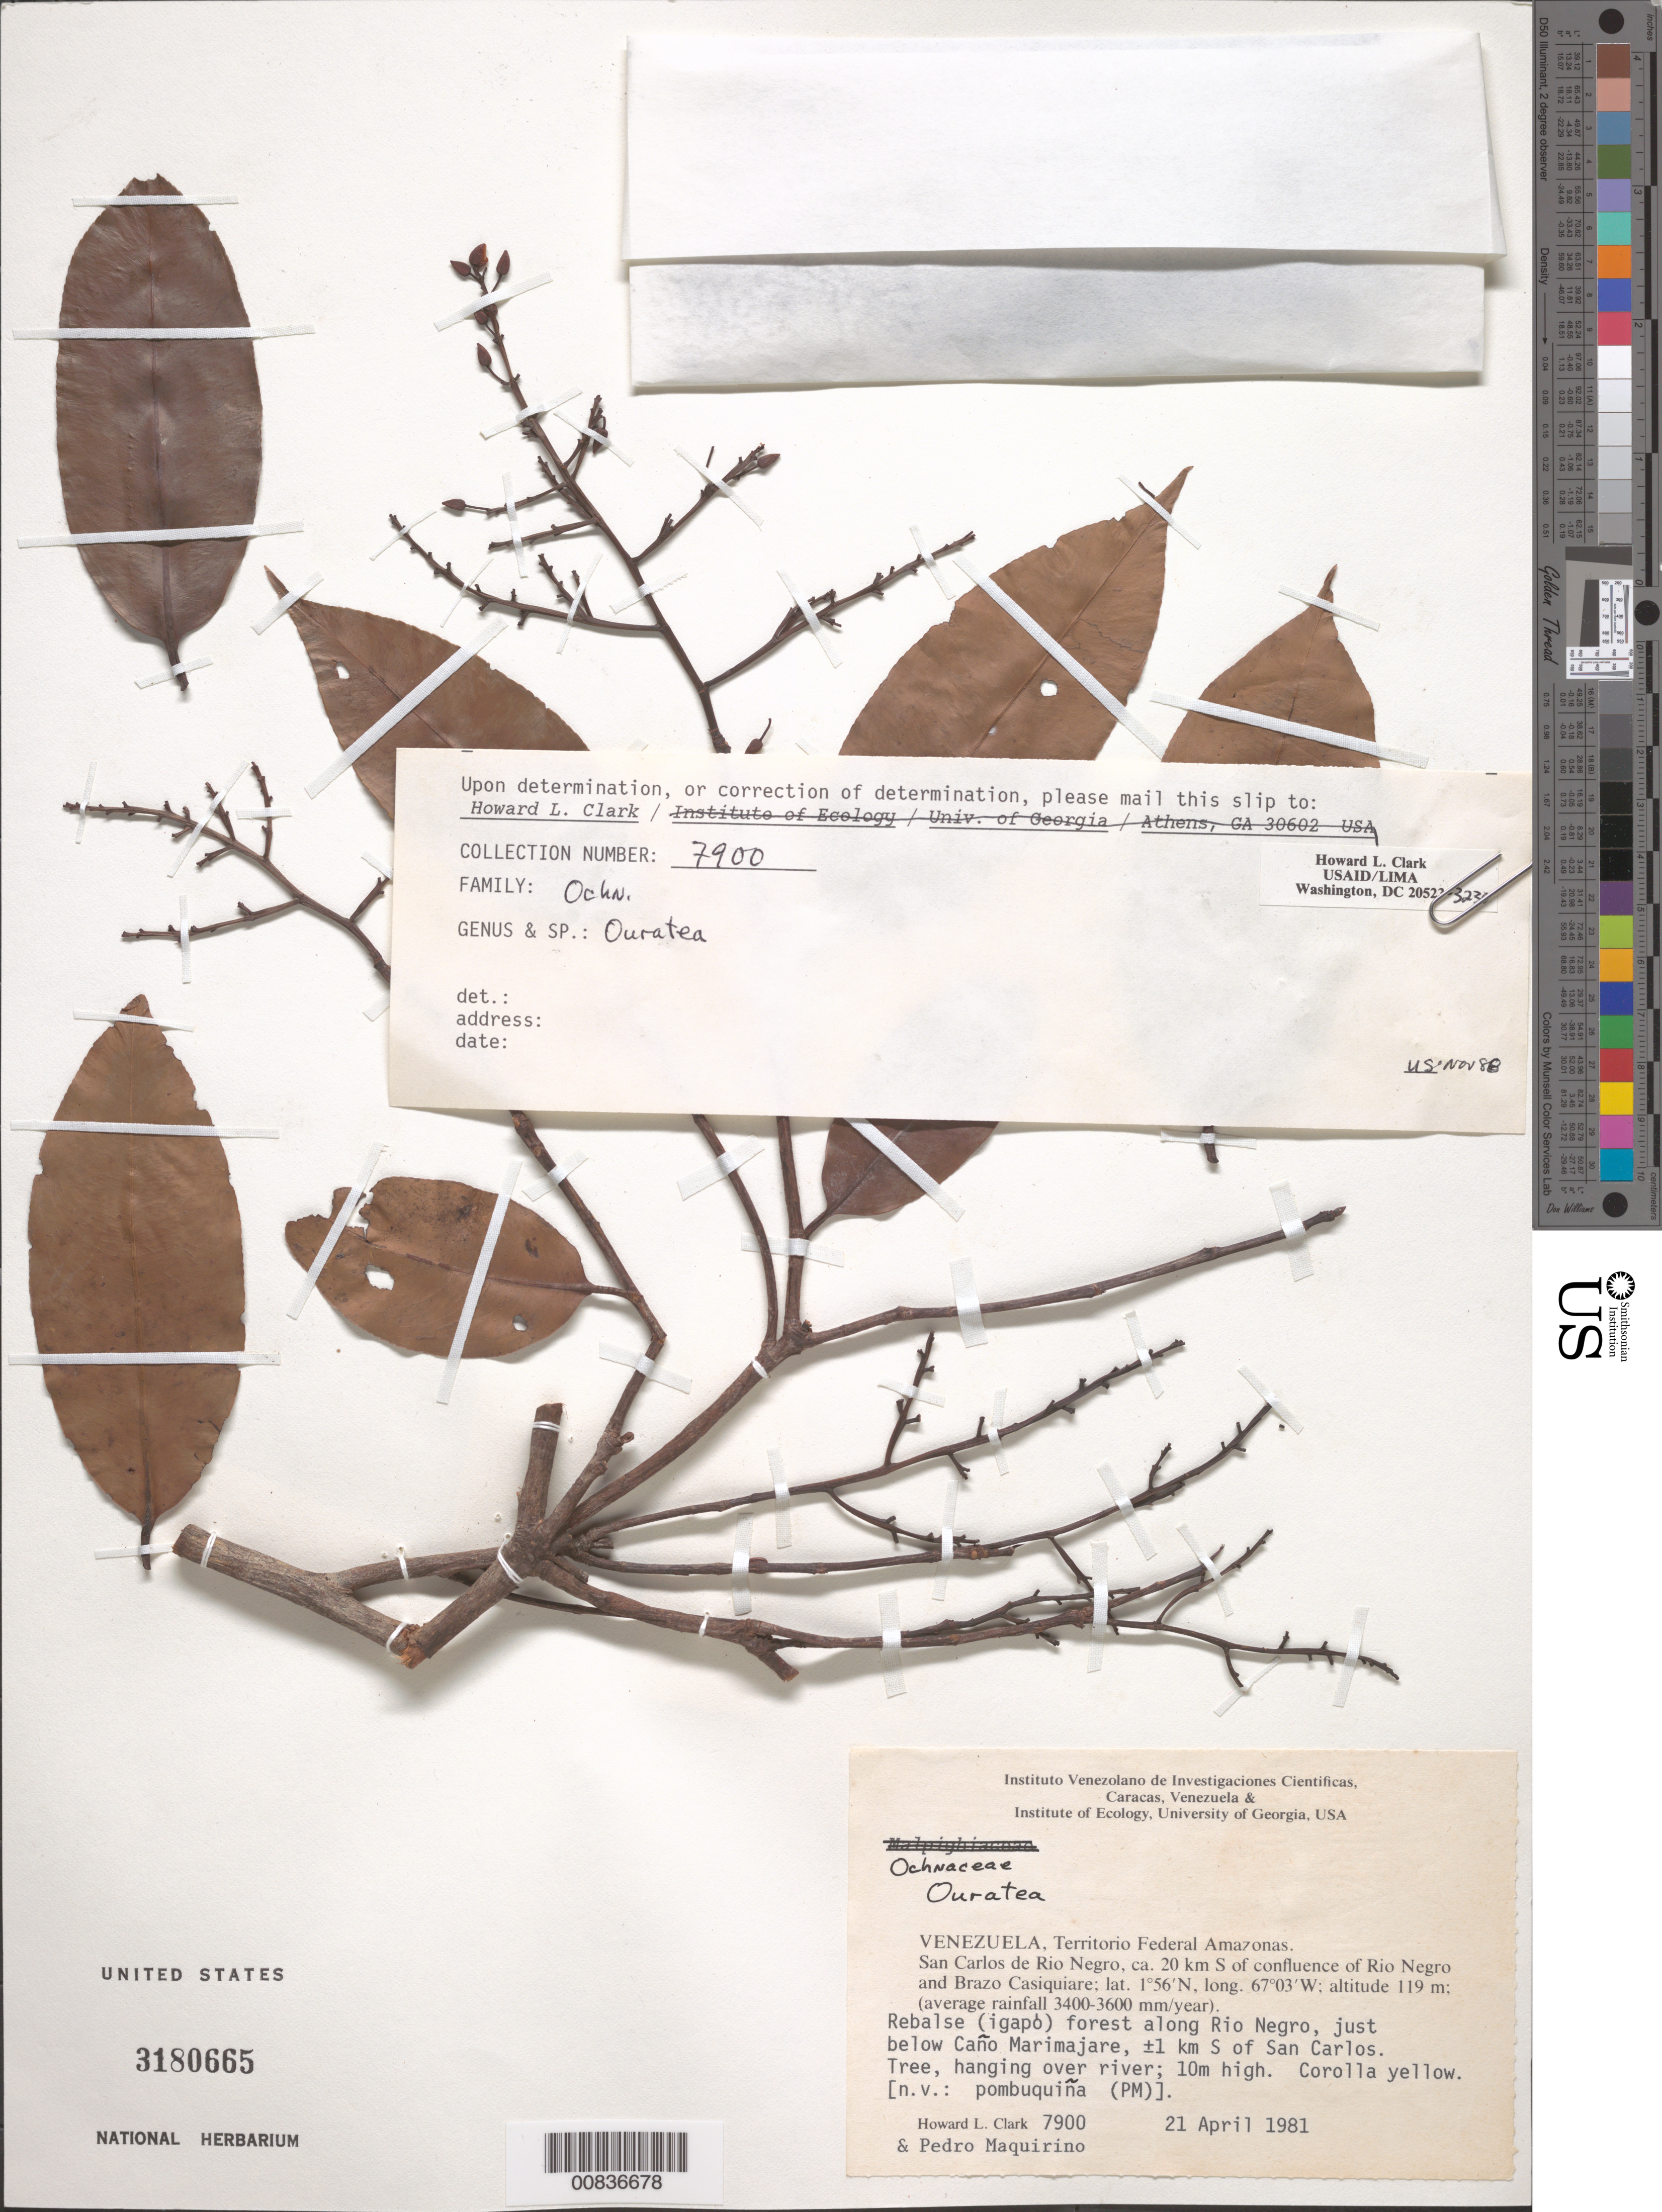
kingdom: Plantae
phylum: Tracheophyta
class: Magnoliopsida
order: Malpighiales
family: Ochnaceae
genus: Ouratea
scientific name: Ouratea sp.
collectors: H. L. Clark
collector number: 7900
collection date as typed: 21-Apr-81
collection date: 1981-04-21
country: Venezuela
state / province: Amazonas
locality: San Carlos de Río Negro, Río Negro, just below Caño Marimajare, ±1 km S of San Carlos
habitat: Rebalse (igapó) forest; hanging over river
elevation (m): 119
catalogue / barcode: US 3180665